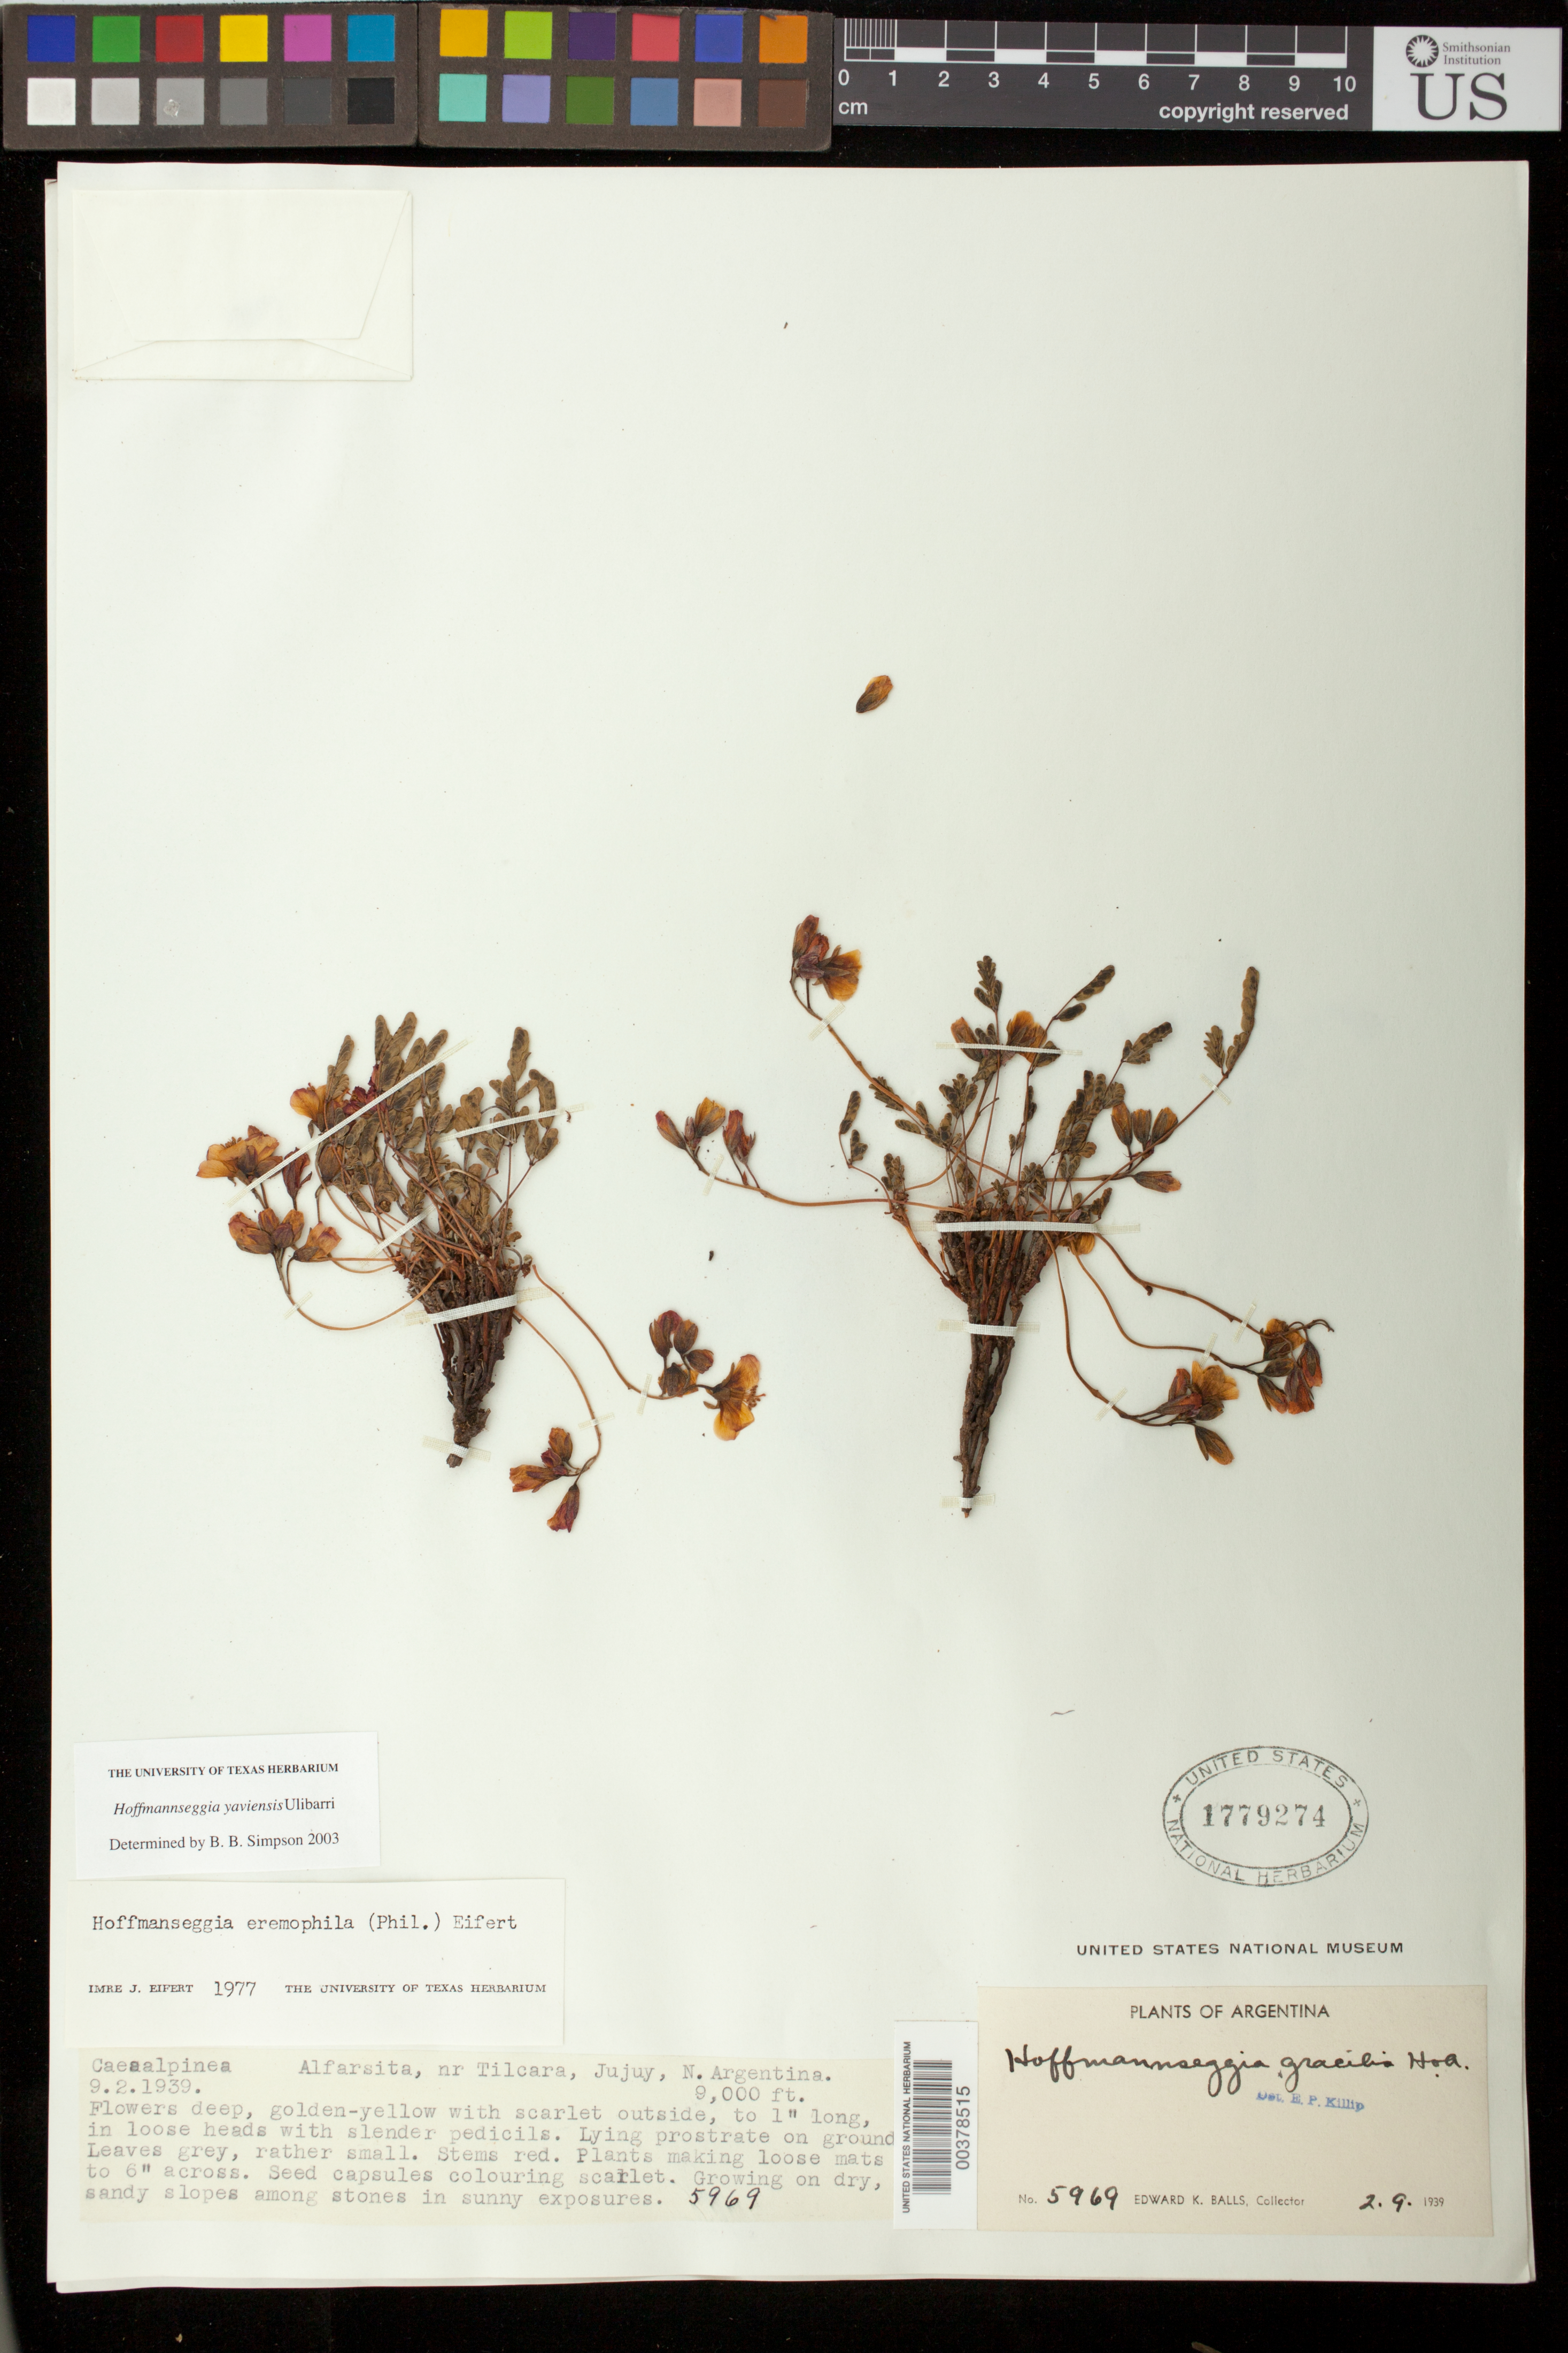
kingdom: Plantae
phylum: Tracheophyta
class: Magnoliopsida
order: Fabales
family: Fabaceae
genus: Hoffmannseggia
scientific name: Hoffmannseggia yaviensis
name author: Ulibarri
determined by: Simpson, B. B.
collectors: E. K. Balls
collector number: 5969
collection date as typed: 09 Feb 1939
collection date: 1939-02-09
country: Argentina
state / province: Jujuy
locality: Alfarsita near Tilcara; North Argentina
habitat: Dry, sandy slopes among stones in sunny exposure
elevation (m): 2743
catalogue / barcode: US 1779274